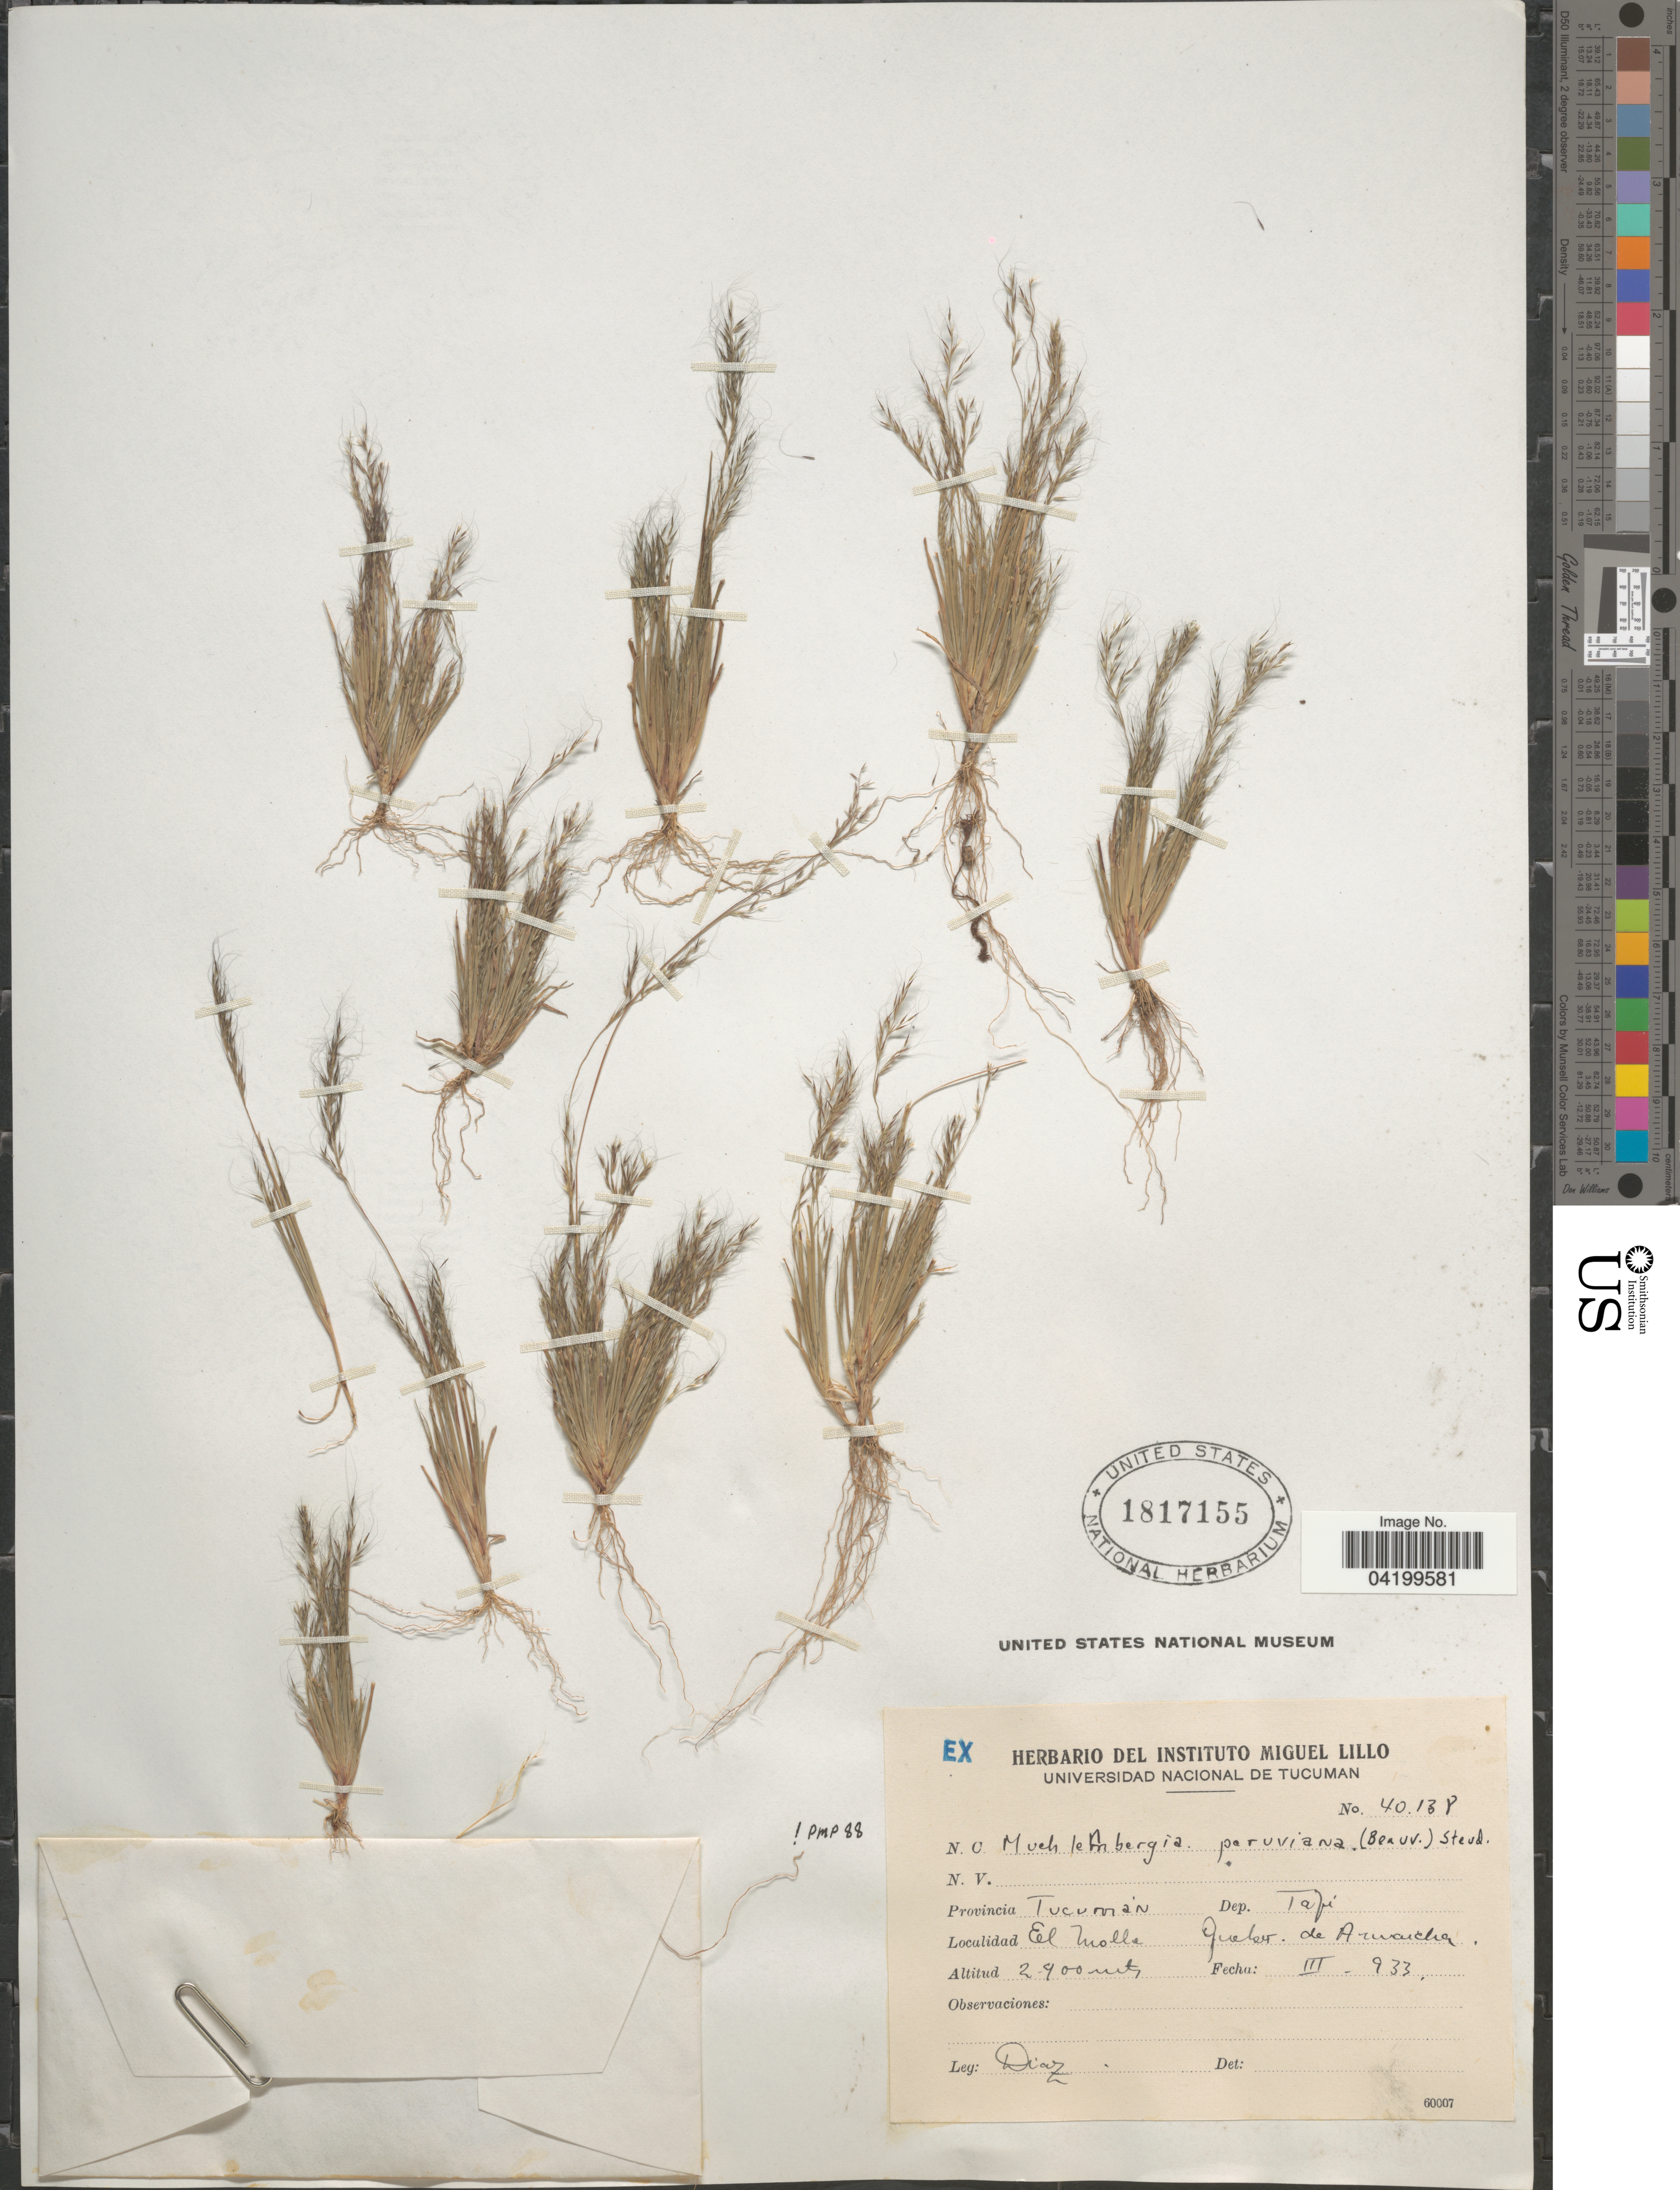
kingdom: Plantae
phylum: Tracheophyta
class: Liliopsida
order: Poales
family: Poaceae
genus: Muhlenbergia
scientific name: Muhlenbergia peruviana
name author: (P. Beauv.) Steud.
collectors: Diaz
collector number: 40138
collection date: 1933-03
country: Argentina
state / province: Tucuman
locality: Dep. Tafí. El Molle Quebr. De Amaicha.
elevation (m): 2900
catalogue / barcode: US 1817155